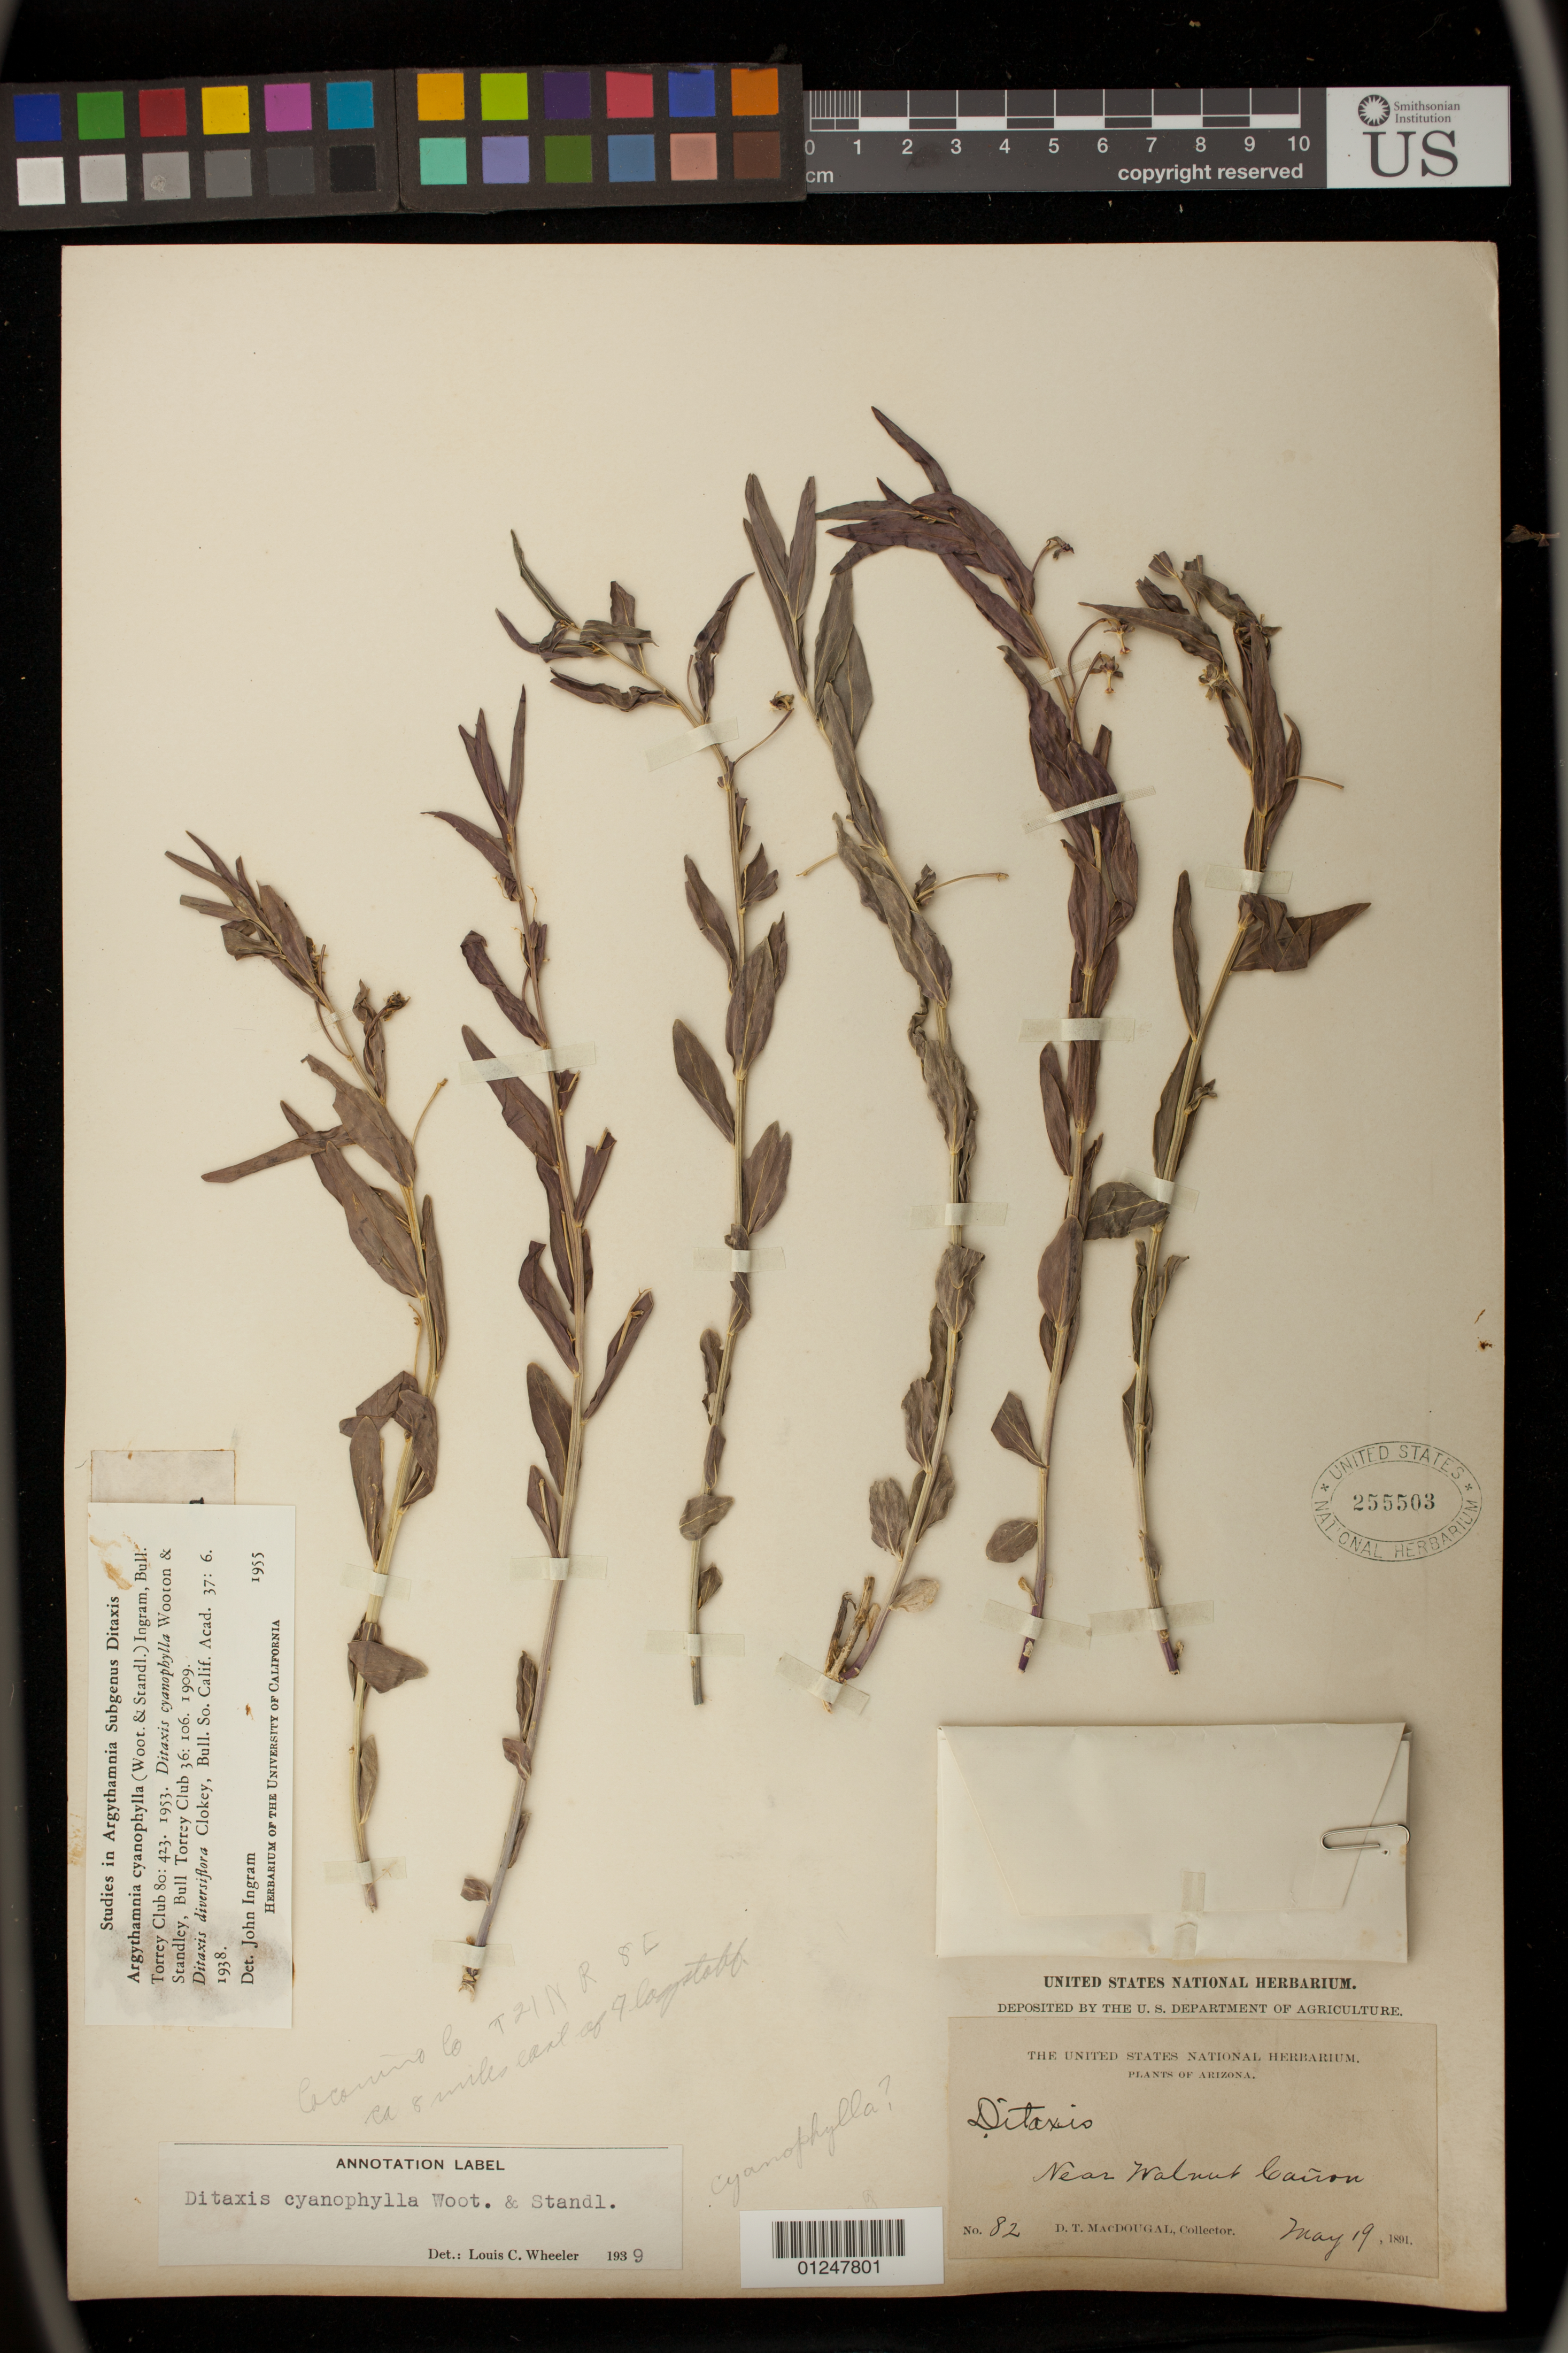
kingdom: Plantae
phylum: Tracheophyta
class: Magnoliopsida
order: Malpighiales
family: Euphorbiaceae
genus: Argythamnia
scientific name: Argythamnia cyanophylla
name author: (Wooton & Standl.) J.W. Ingram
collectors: D. T. MacDougal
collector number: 82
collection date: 1891-05-19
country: United States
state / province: Arizona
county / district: Navajo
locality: Near Walnut Canon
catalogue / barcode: US 255503